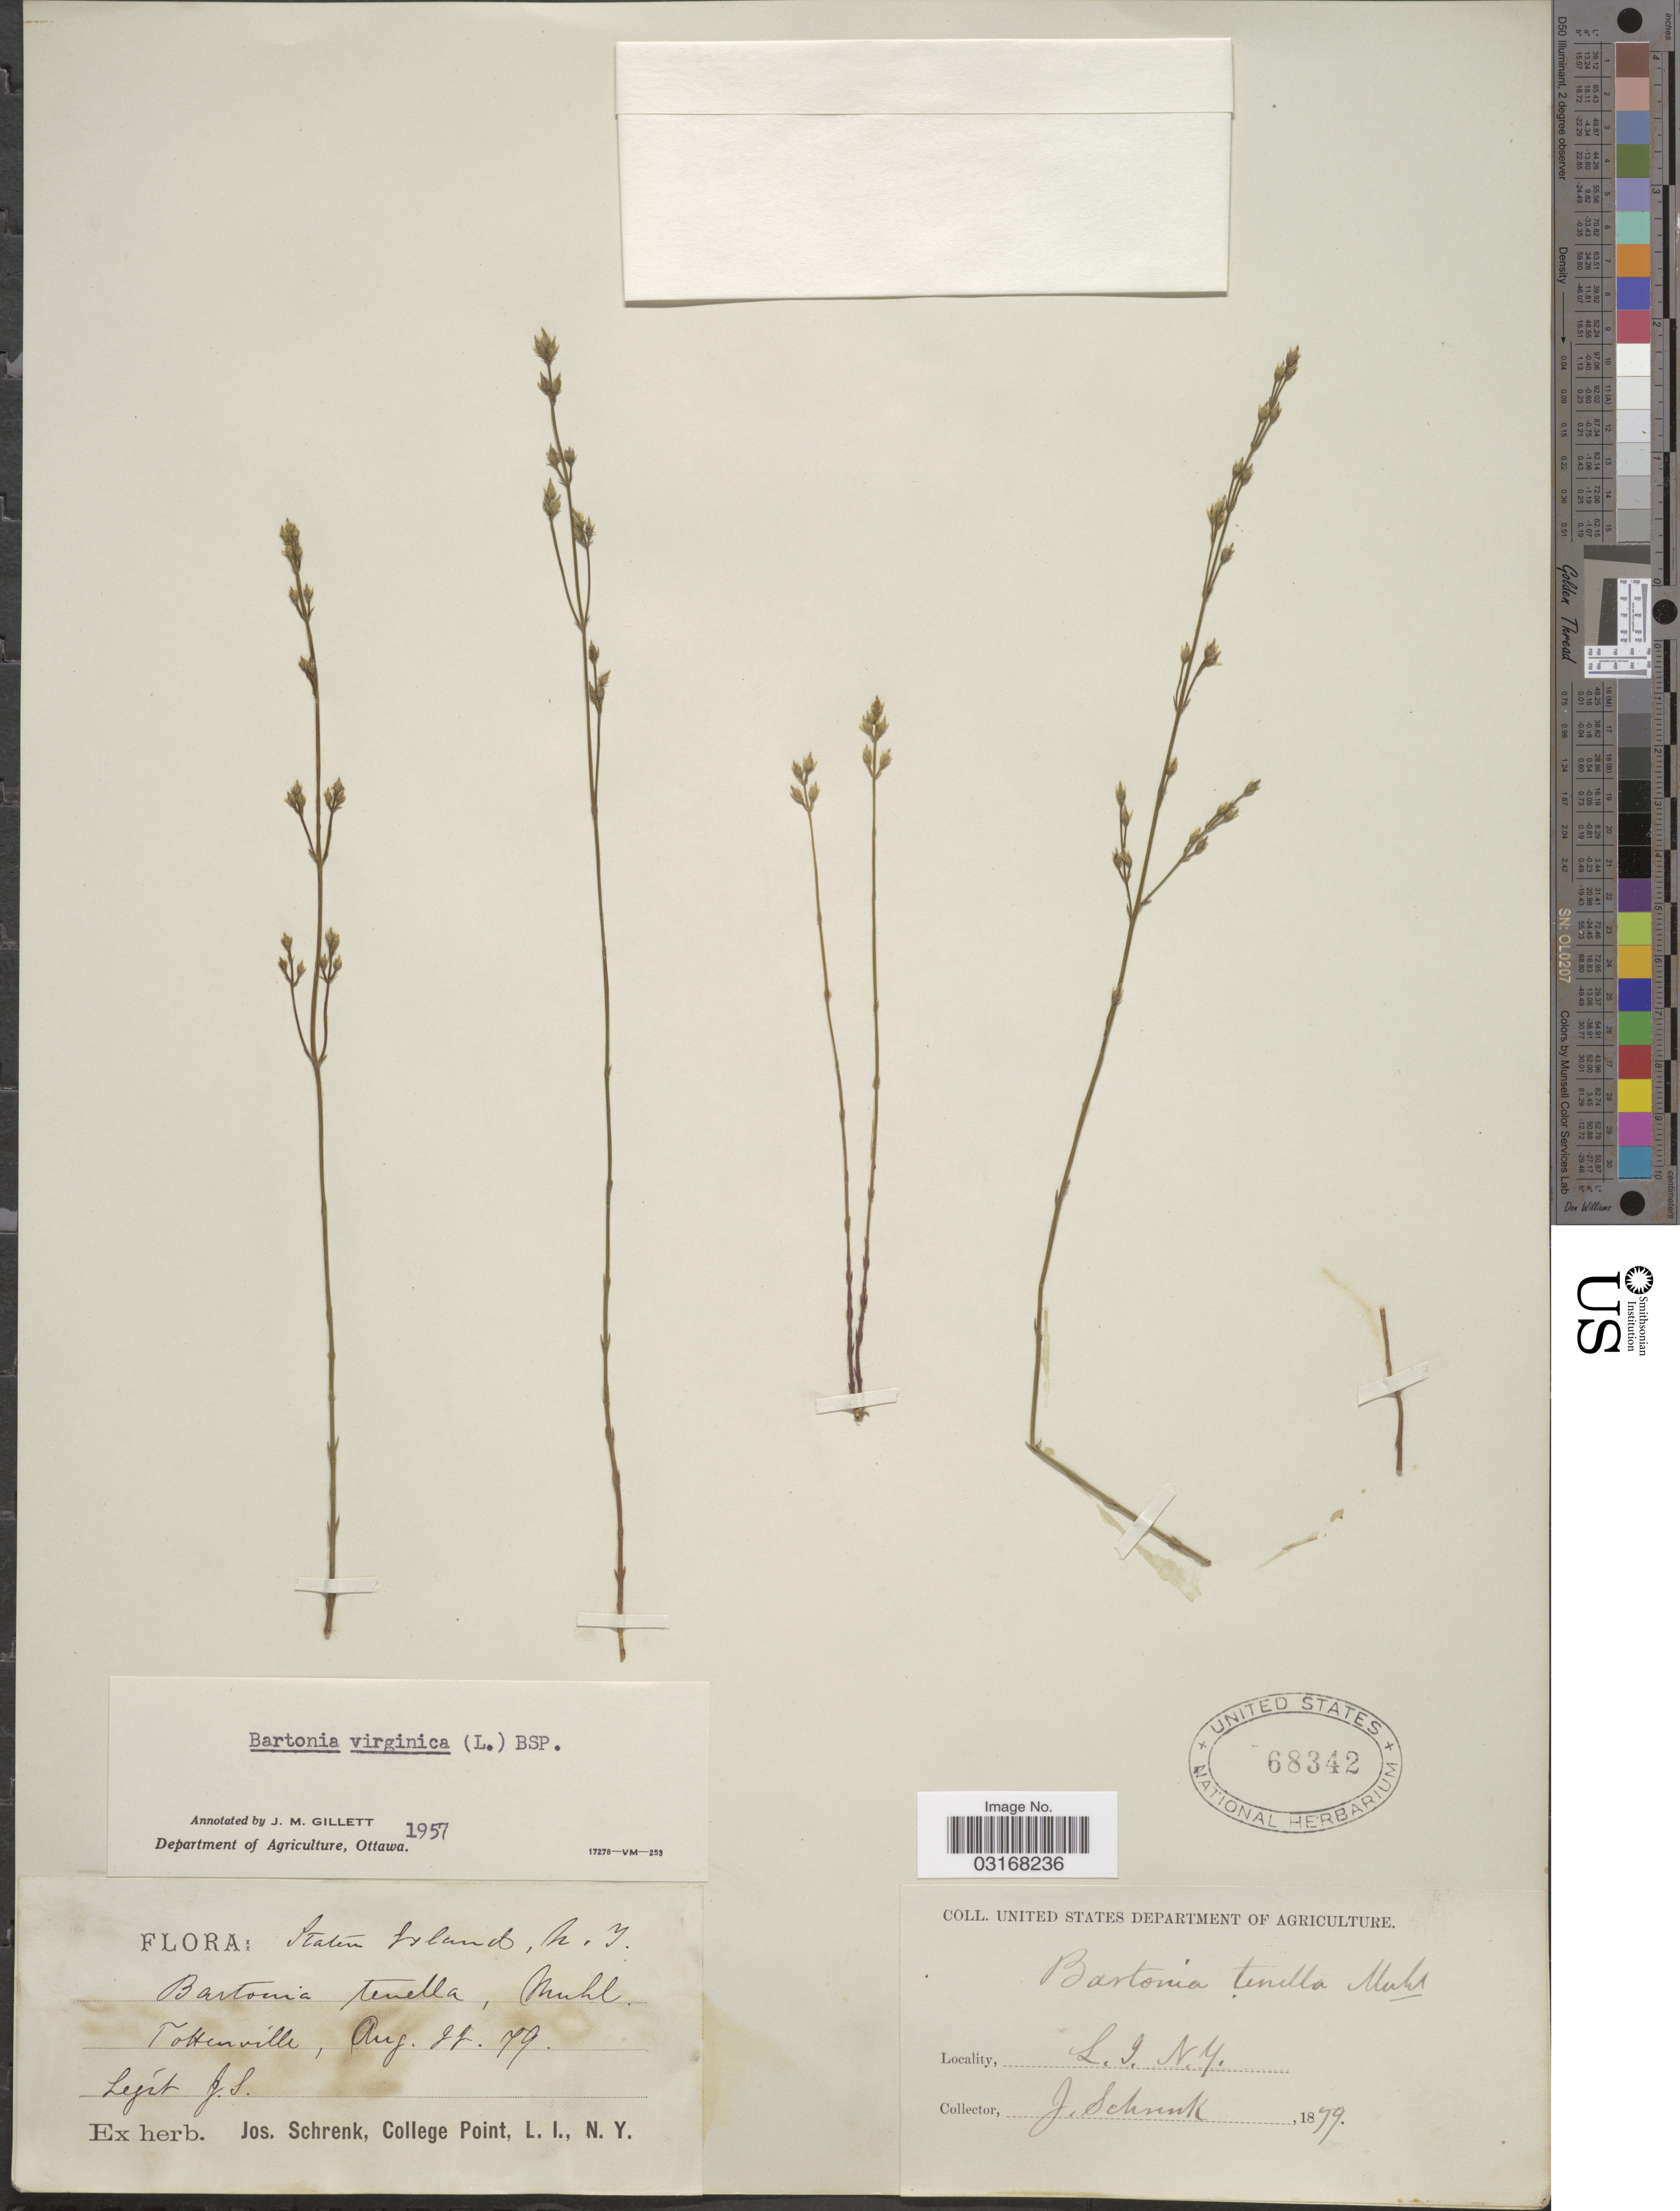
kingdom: Plantae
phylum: Tracheophyta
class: Magnoliopsida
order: Gentianales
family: Gentianaceae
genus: Bartonia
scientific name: Bartonia virginica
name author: (L.) Britton, Stearns & Poggenb.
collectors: J. Schrenk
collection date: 1879-08-22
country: United States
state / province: New York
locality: Staten Island, N. Y. Tottenville.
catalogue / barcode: US 68342